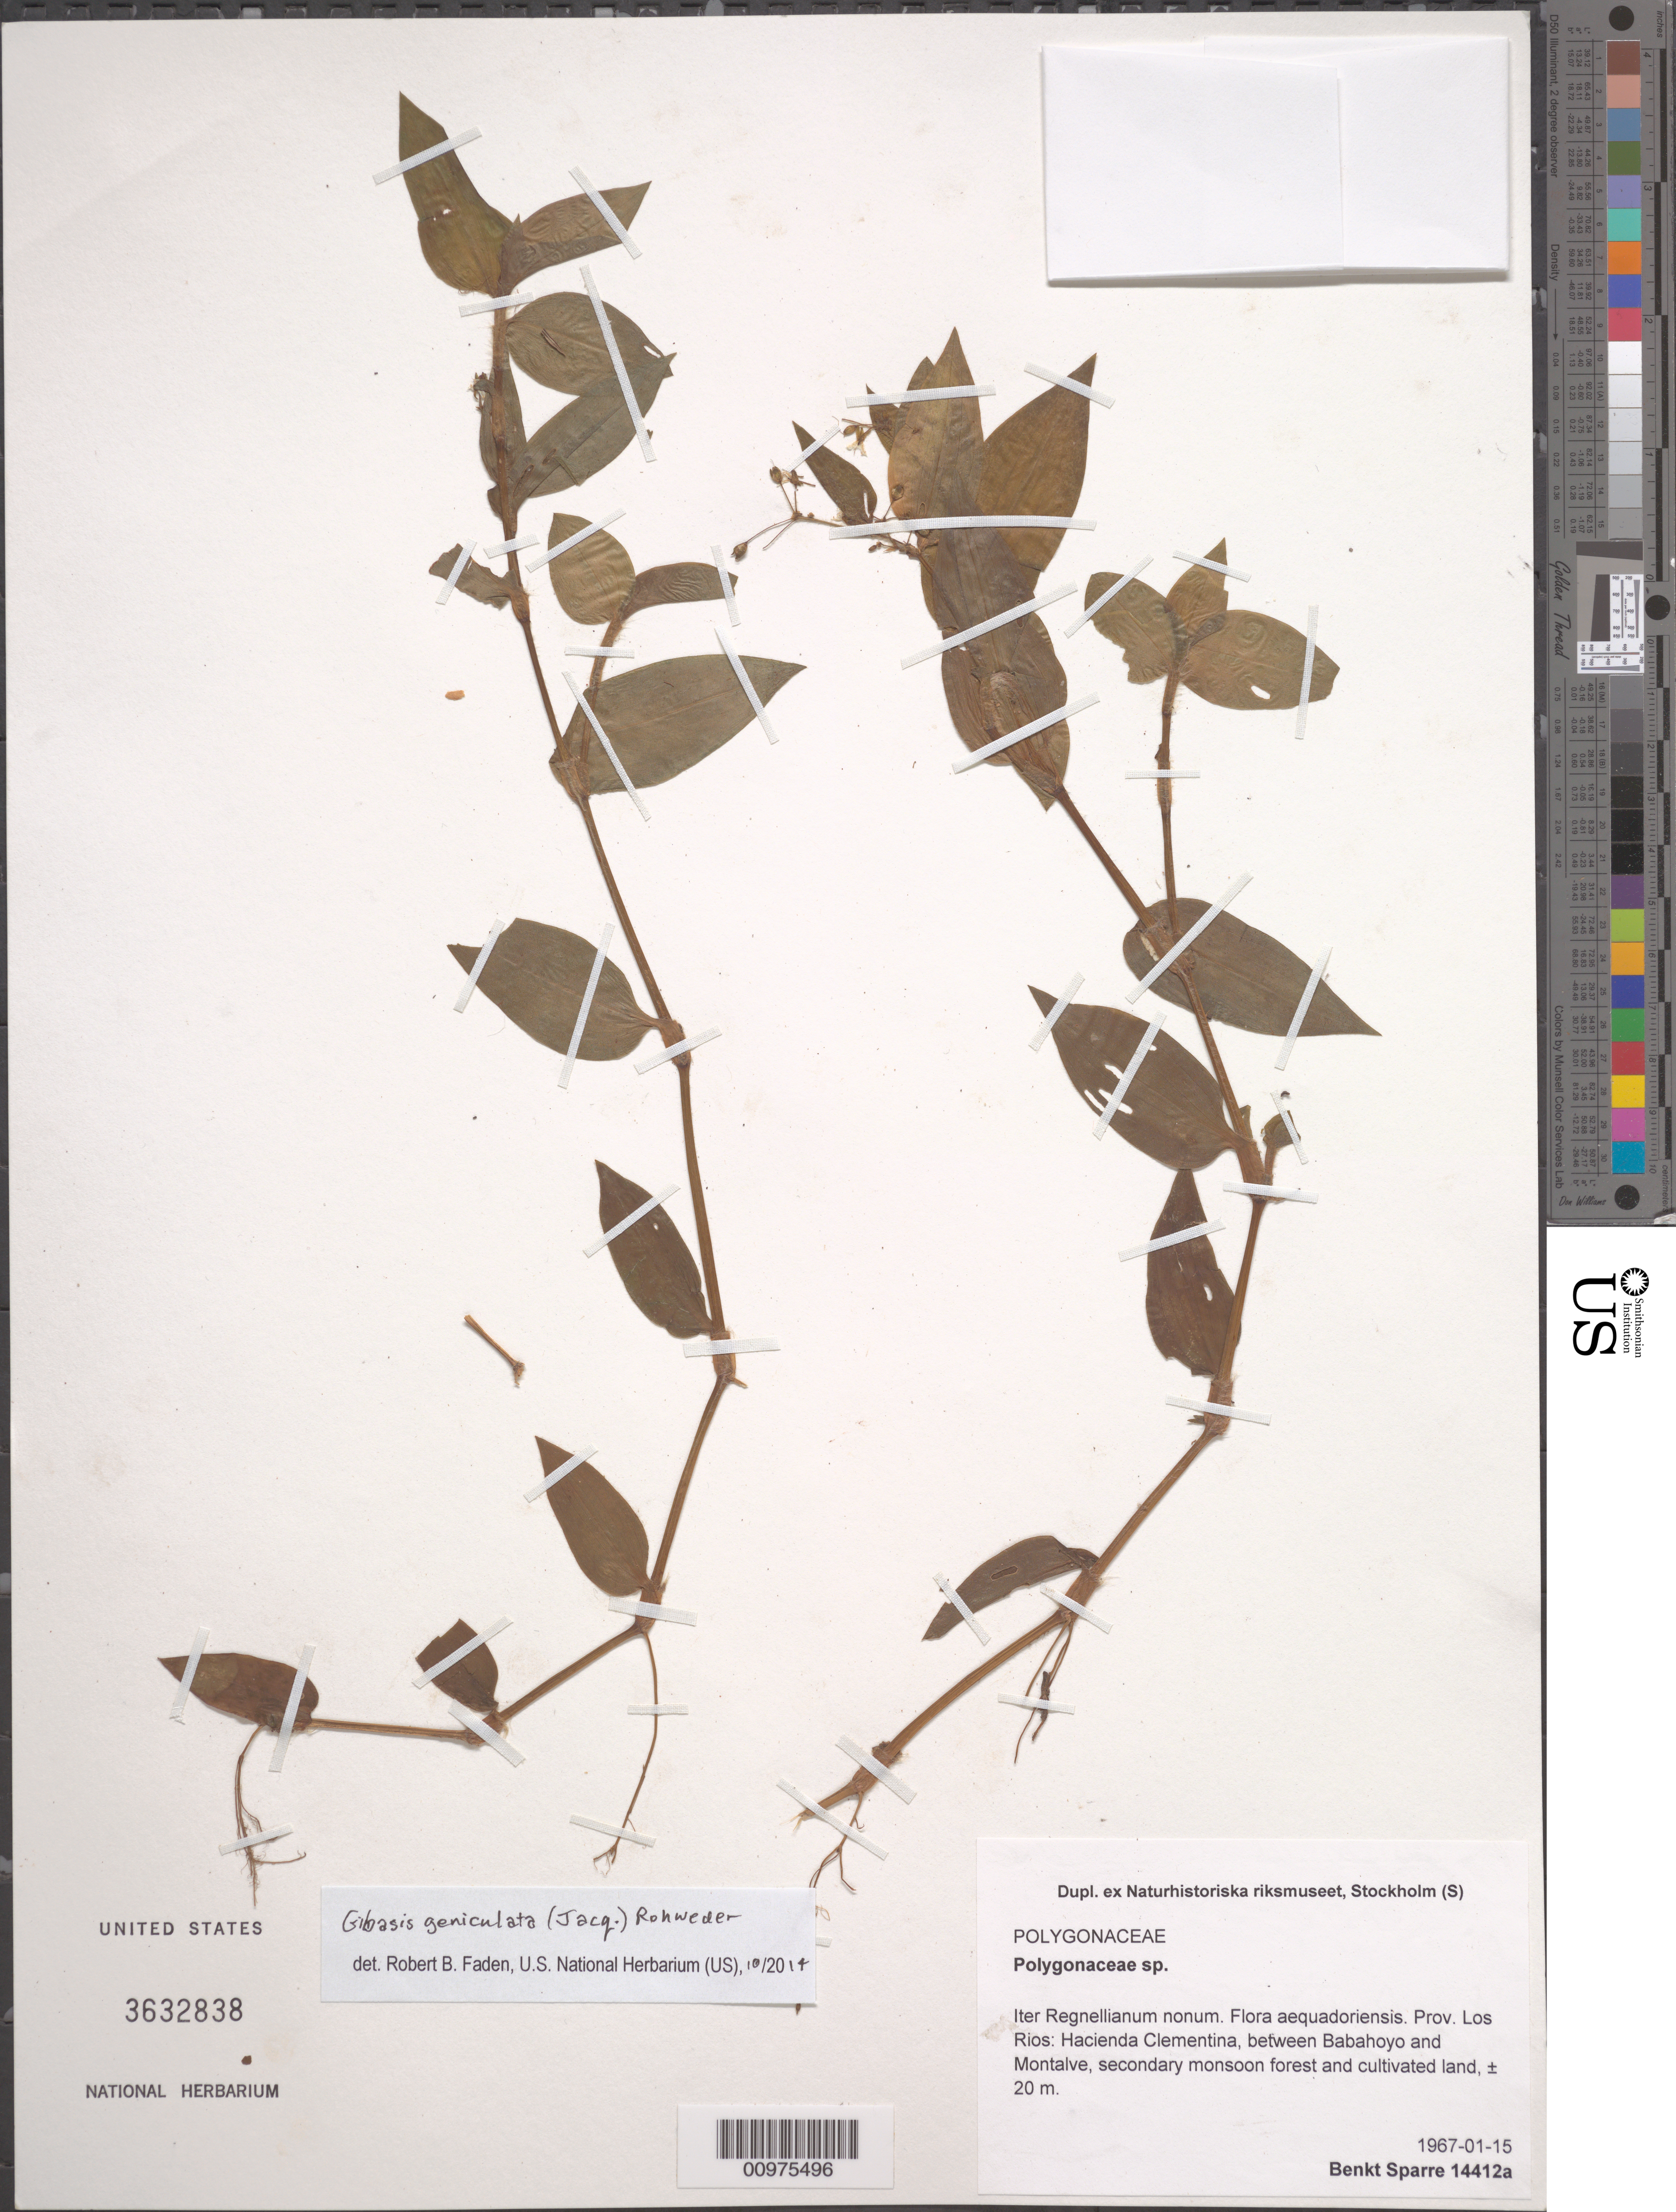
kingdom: Plantae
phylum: Tracheophyta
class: Liliopsida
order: Commelinales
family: Commelinaceae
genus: Gibasis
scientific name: Gibasis geniculata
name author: (Jacq.) Rohweder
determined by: Faden, Robert B., (US), Smithsonian Institution - National Museum of Natural History (UNITED STATES)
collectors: B. Sparre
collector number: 14412a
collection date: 1967-01-15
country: Ecuador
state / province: Los Ríos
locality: Iter Regnellianum nonum. Hacienda Clementina, between Babahoyo and Montalve,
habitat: secondary monsoon forest and cultivated land,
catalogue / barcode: US 3632838